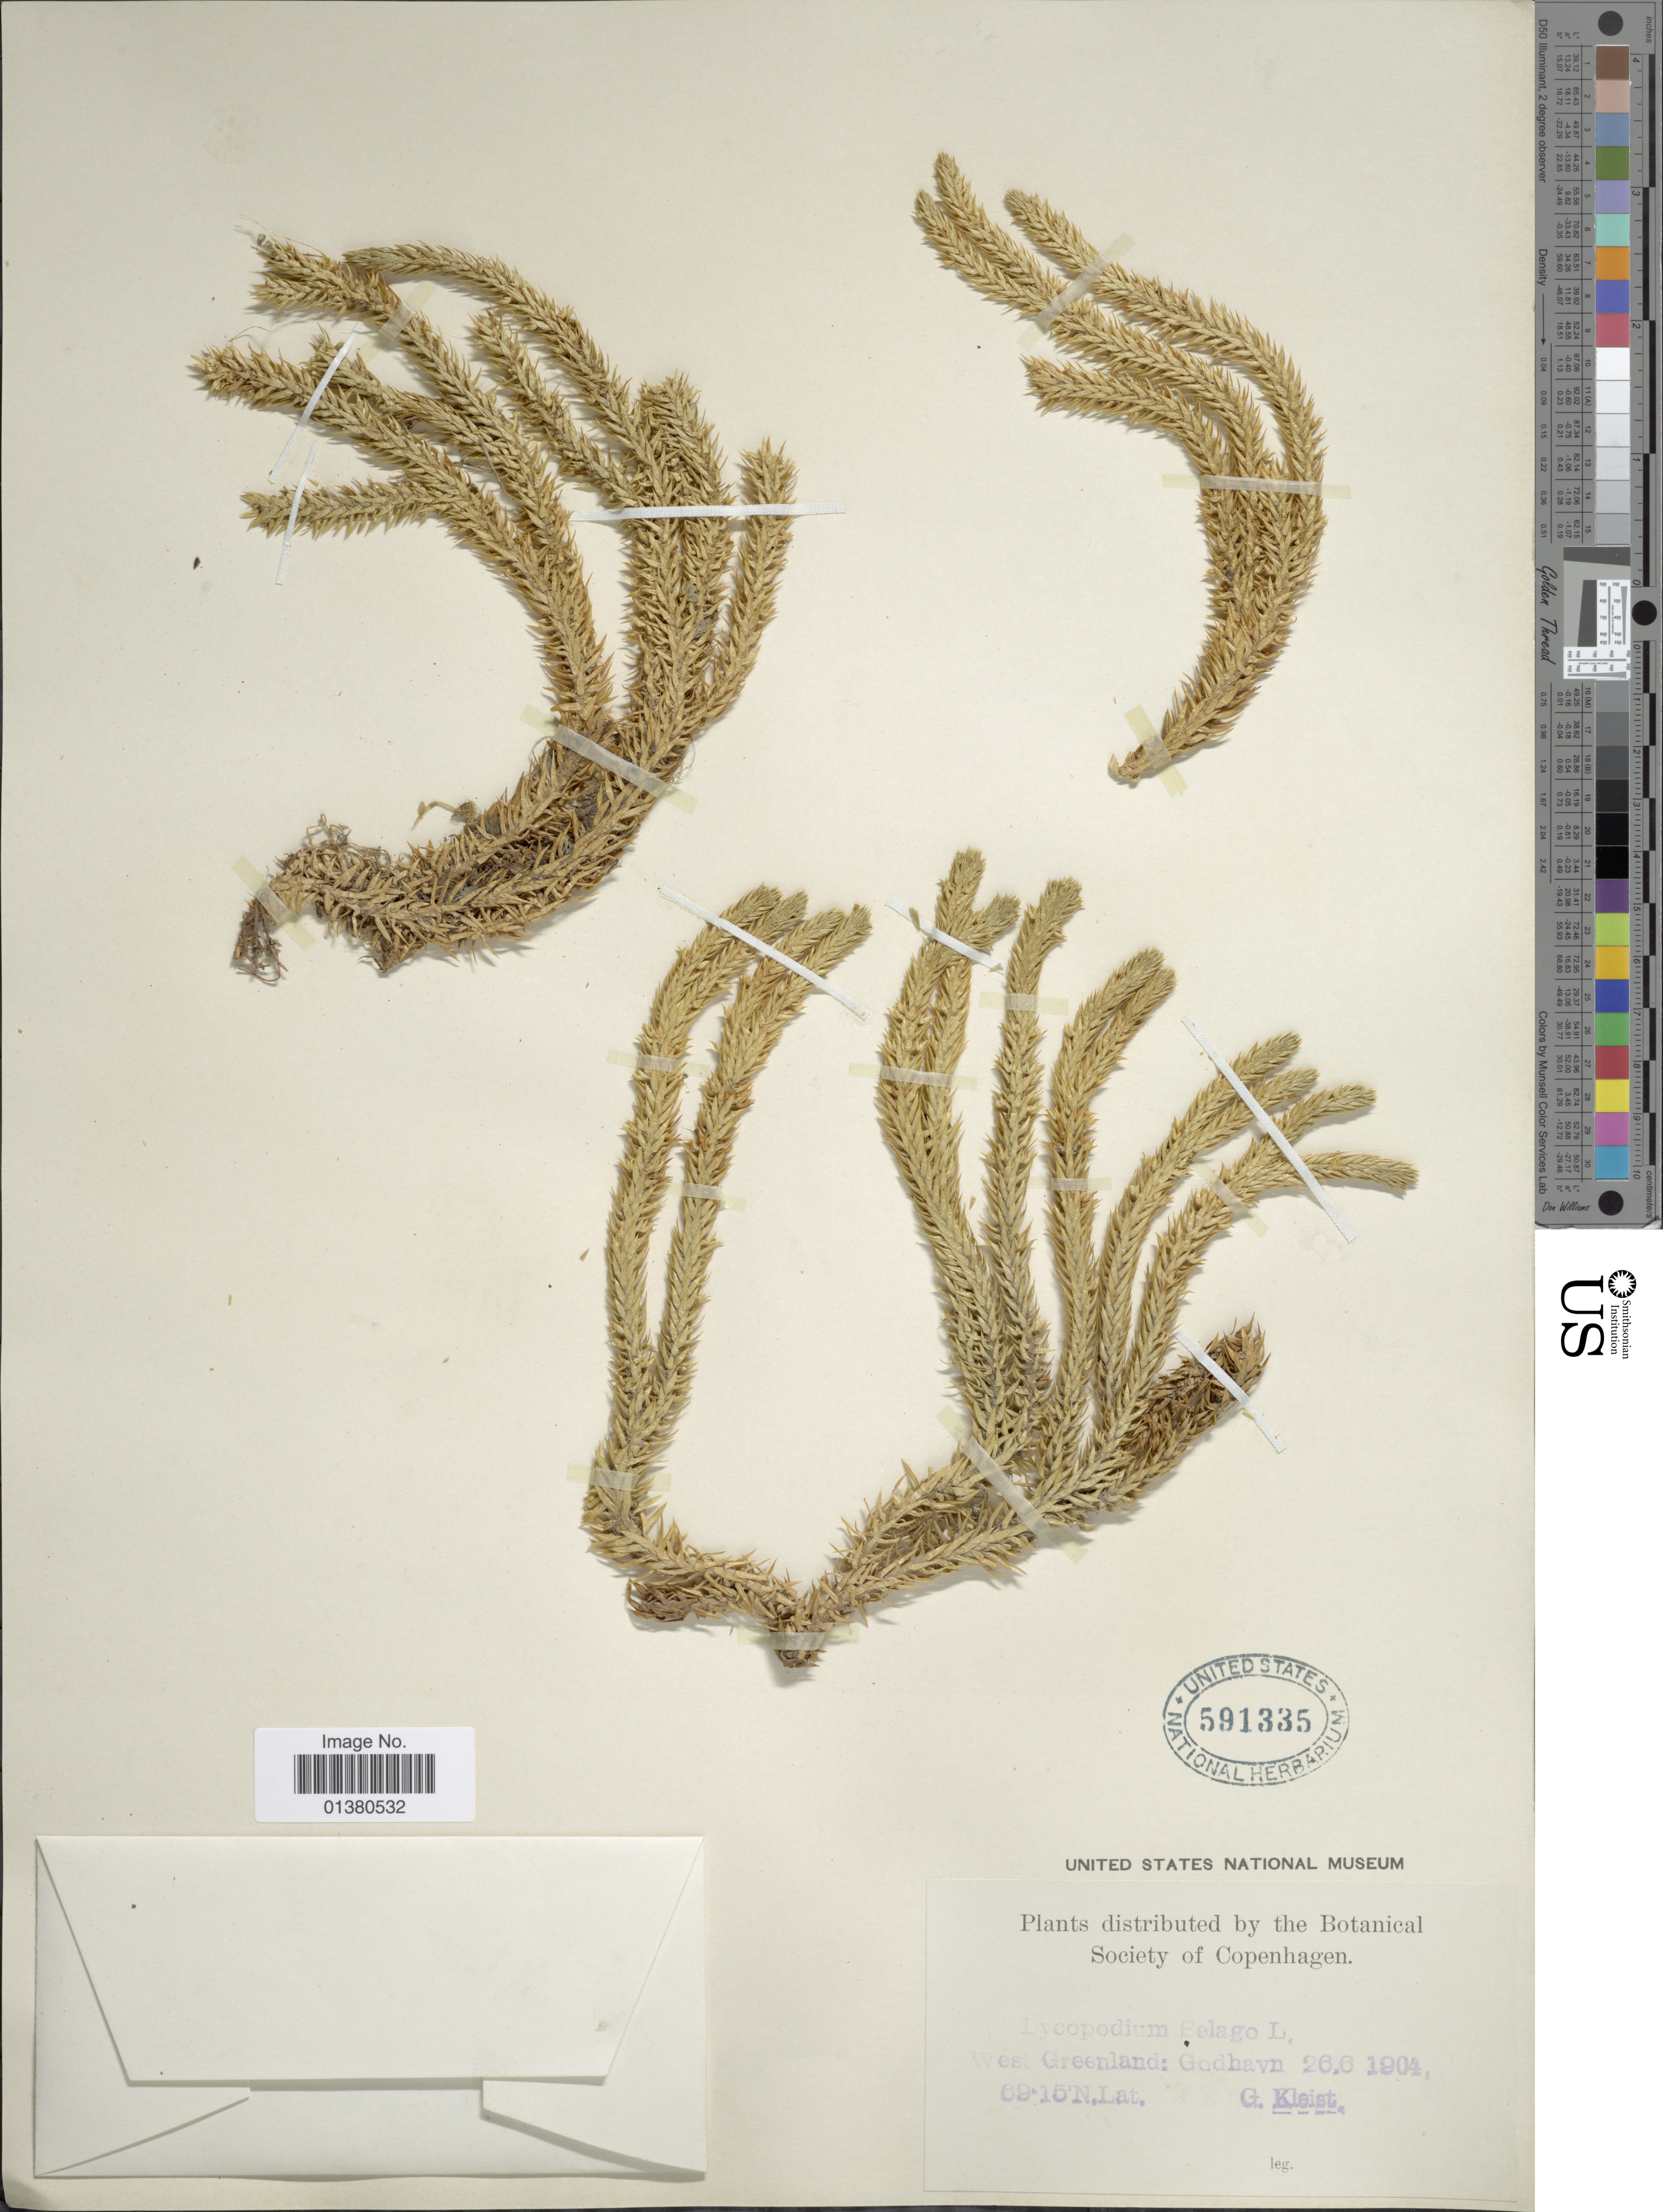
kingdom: Plantae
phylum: Tracheophyta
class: Lycopodiopsida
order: Lycopodiales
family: Lycopodiaceae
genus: Huperzia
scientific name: Huperzia selago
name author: (L.) Bernh. ex Schrank & Mart.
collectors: G. Kleist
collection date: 1904-06-26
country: Greenland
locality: West Greenland: Godhavn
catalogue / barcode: US 591335